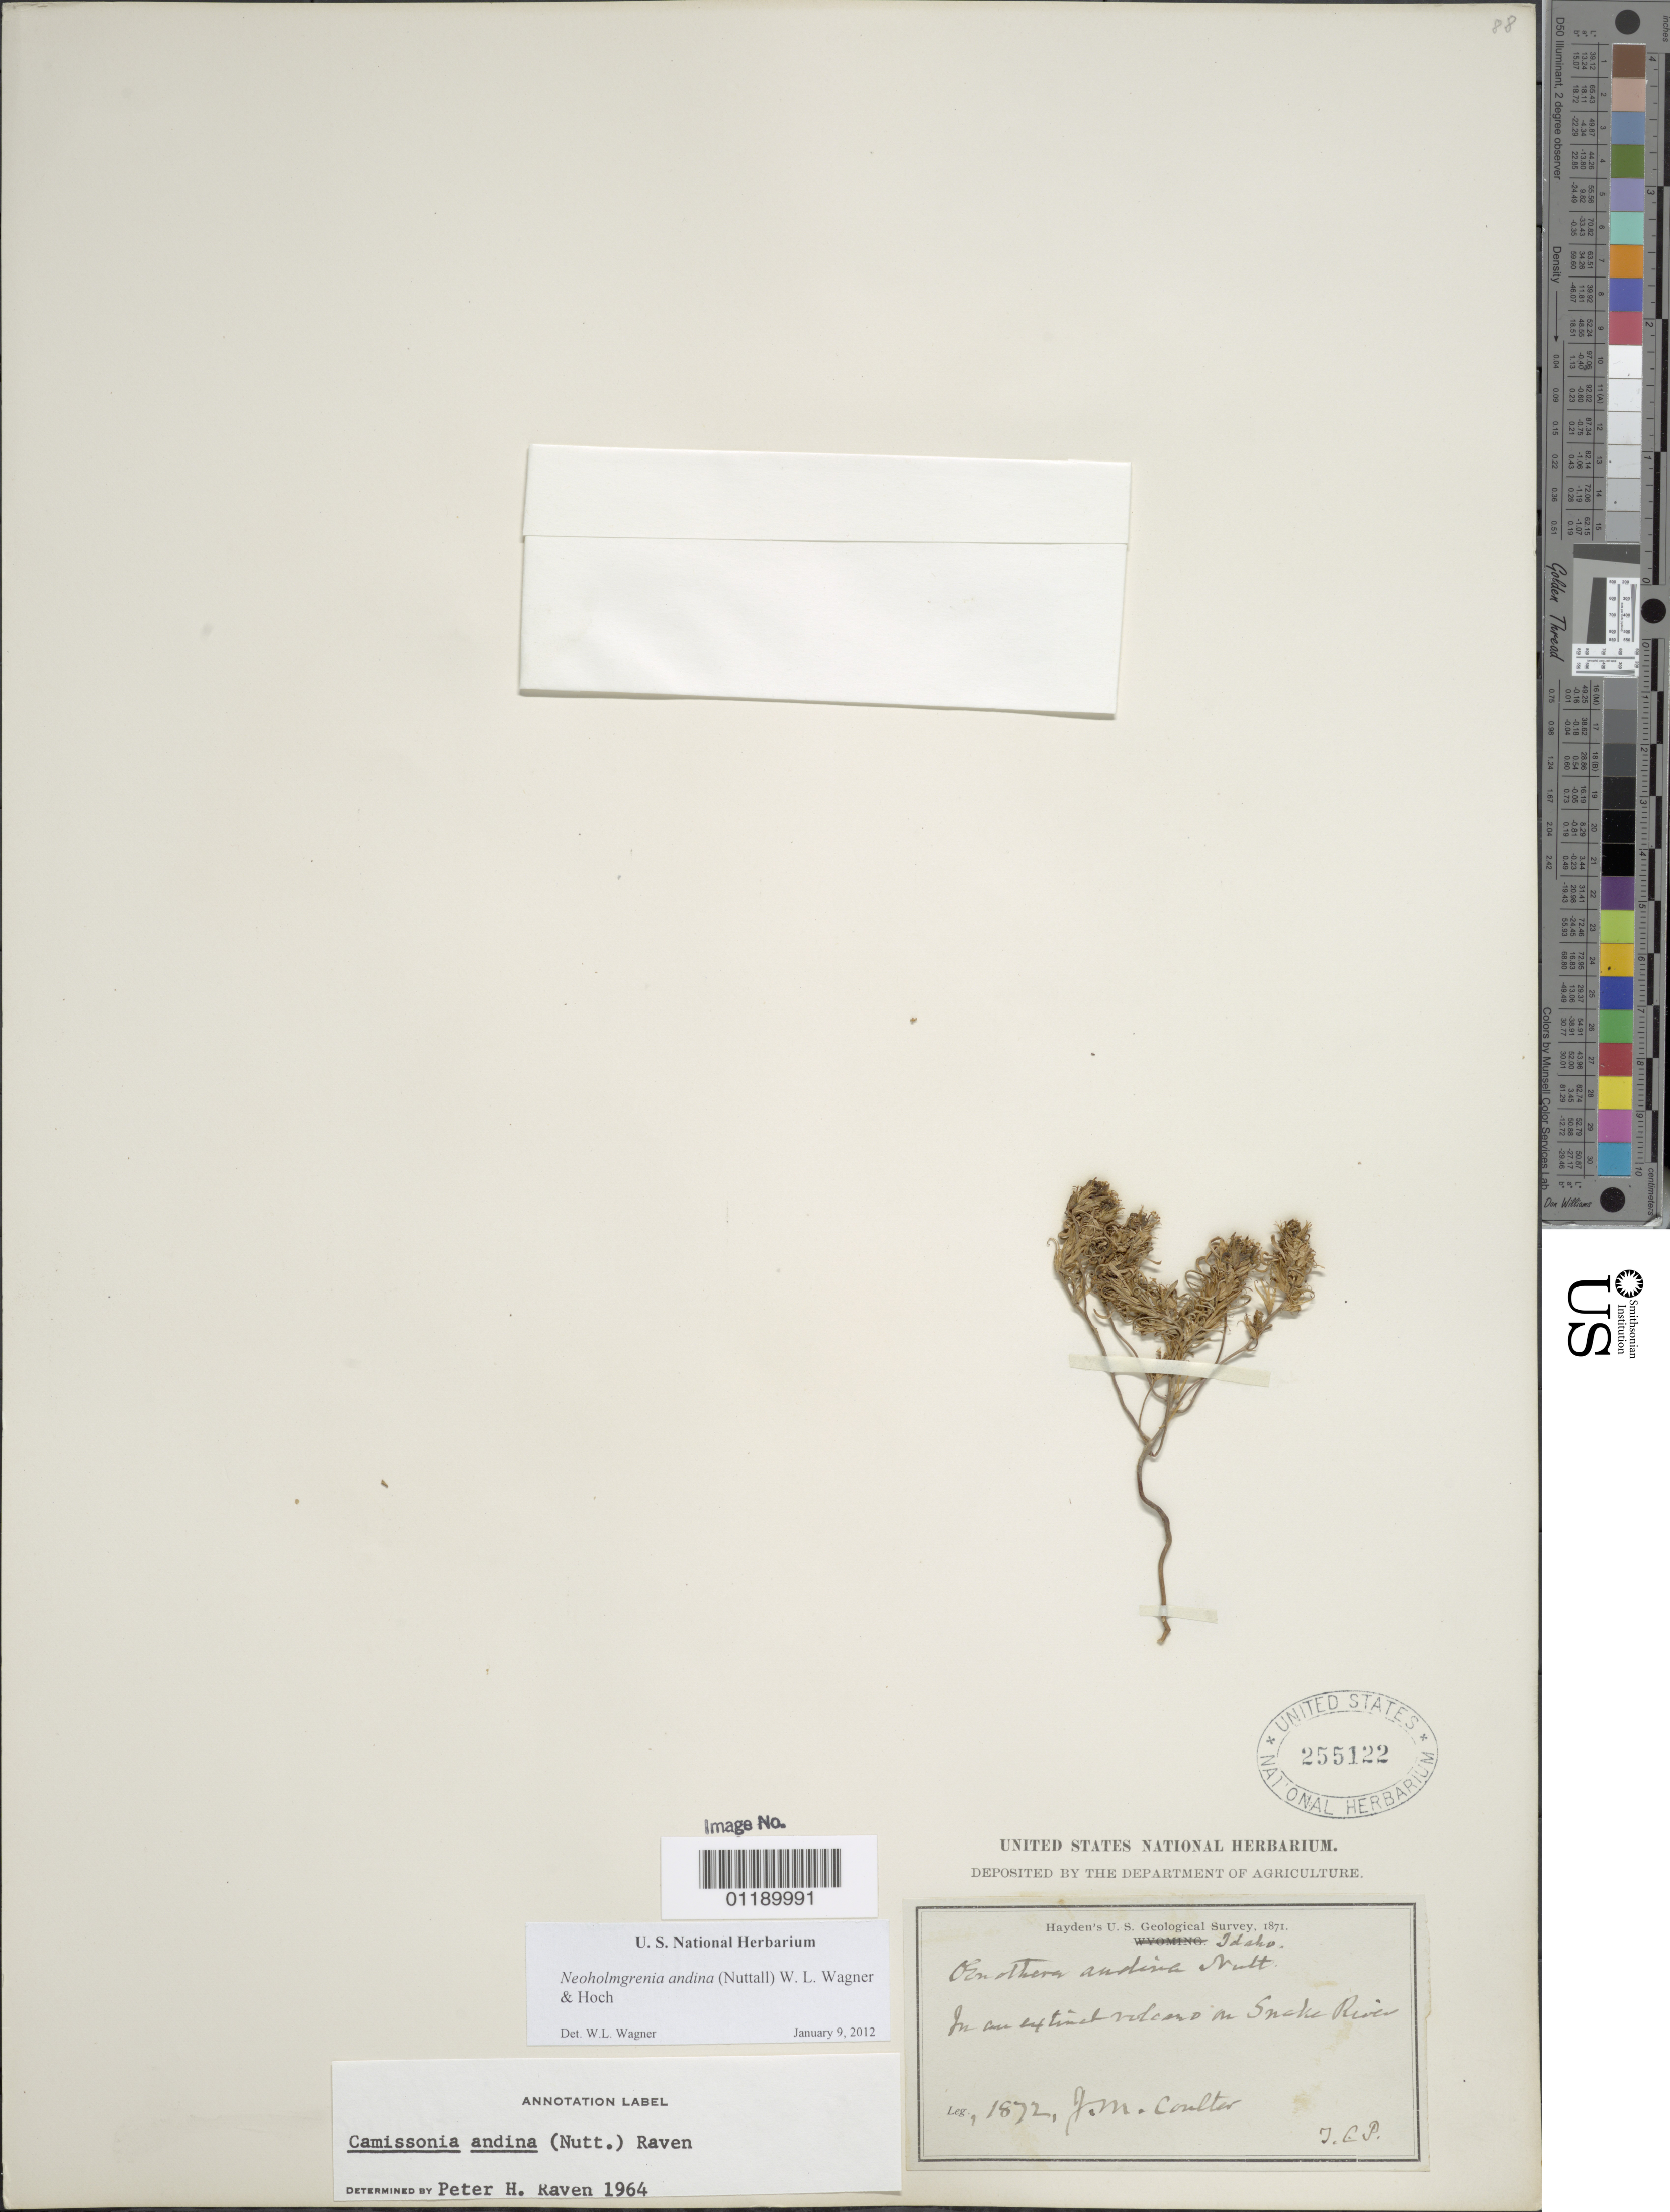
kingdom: Plantae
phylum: Tracheophyta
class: Magnoliopsida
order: Myrtales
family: Onagraceae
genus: Neoholmgrenia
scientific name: Neoholmgrenia andina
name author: (Nutt.) W.L. Wagner & Hoch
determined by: Wagner, W. L., (BOT), Smithsonian Institution - National Museum of Natural History (UNITED STATES)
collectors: J. M. Coulter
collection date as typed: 1872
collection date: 1872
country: United States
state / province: Idaho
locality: In an [..] volcano on Snake River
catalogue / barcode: US 255122